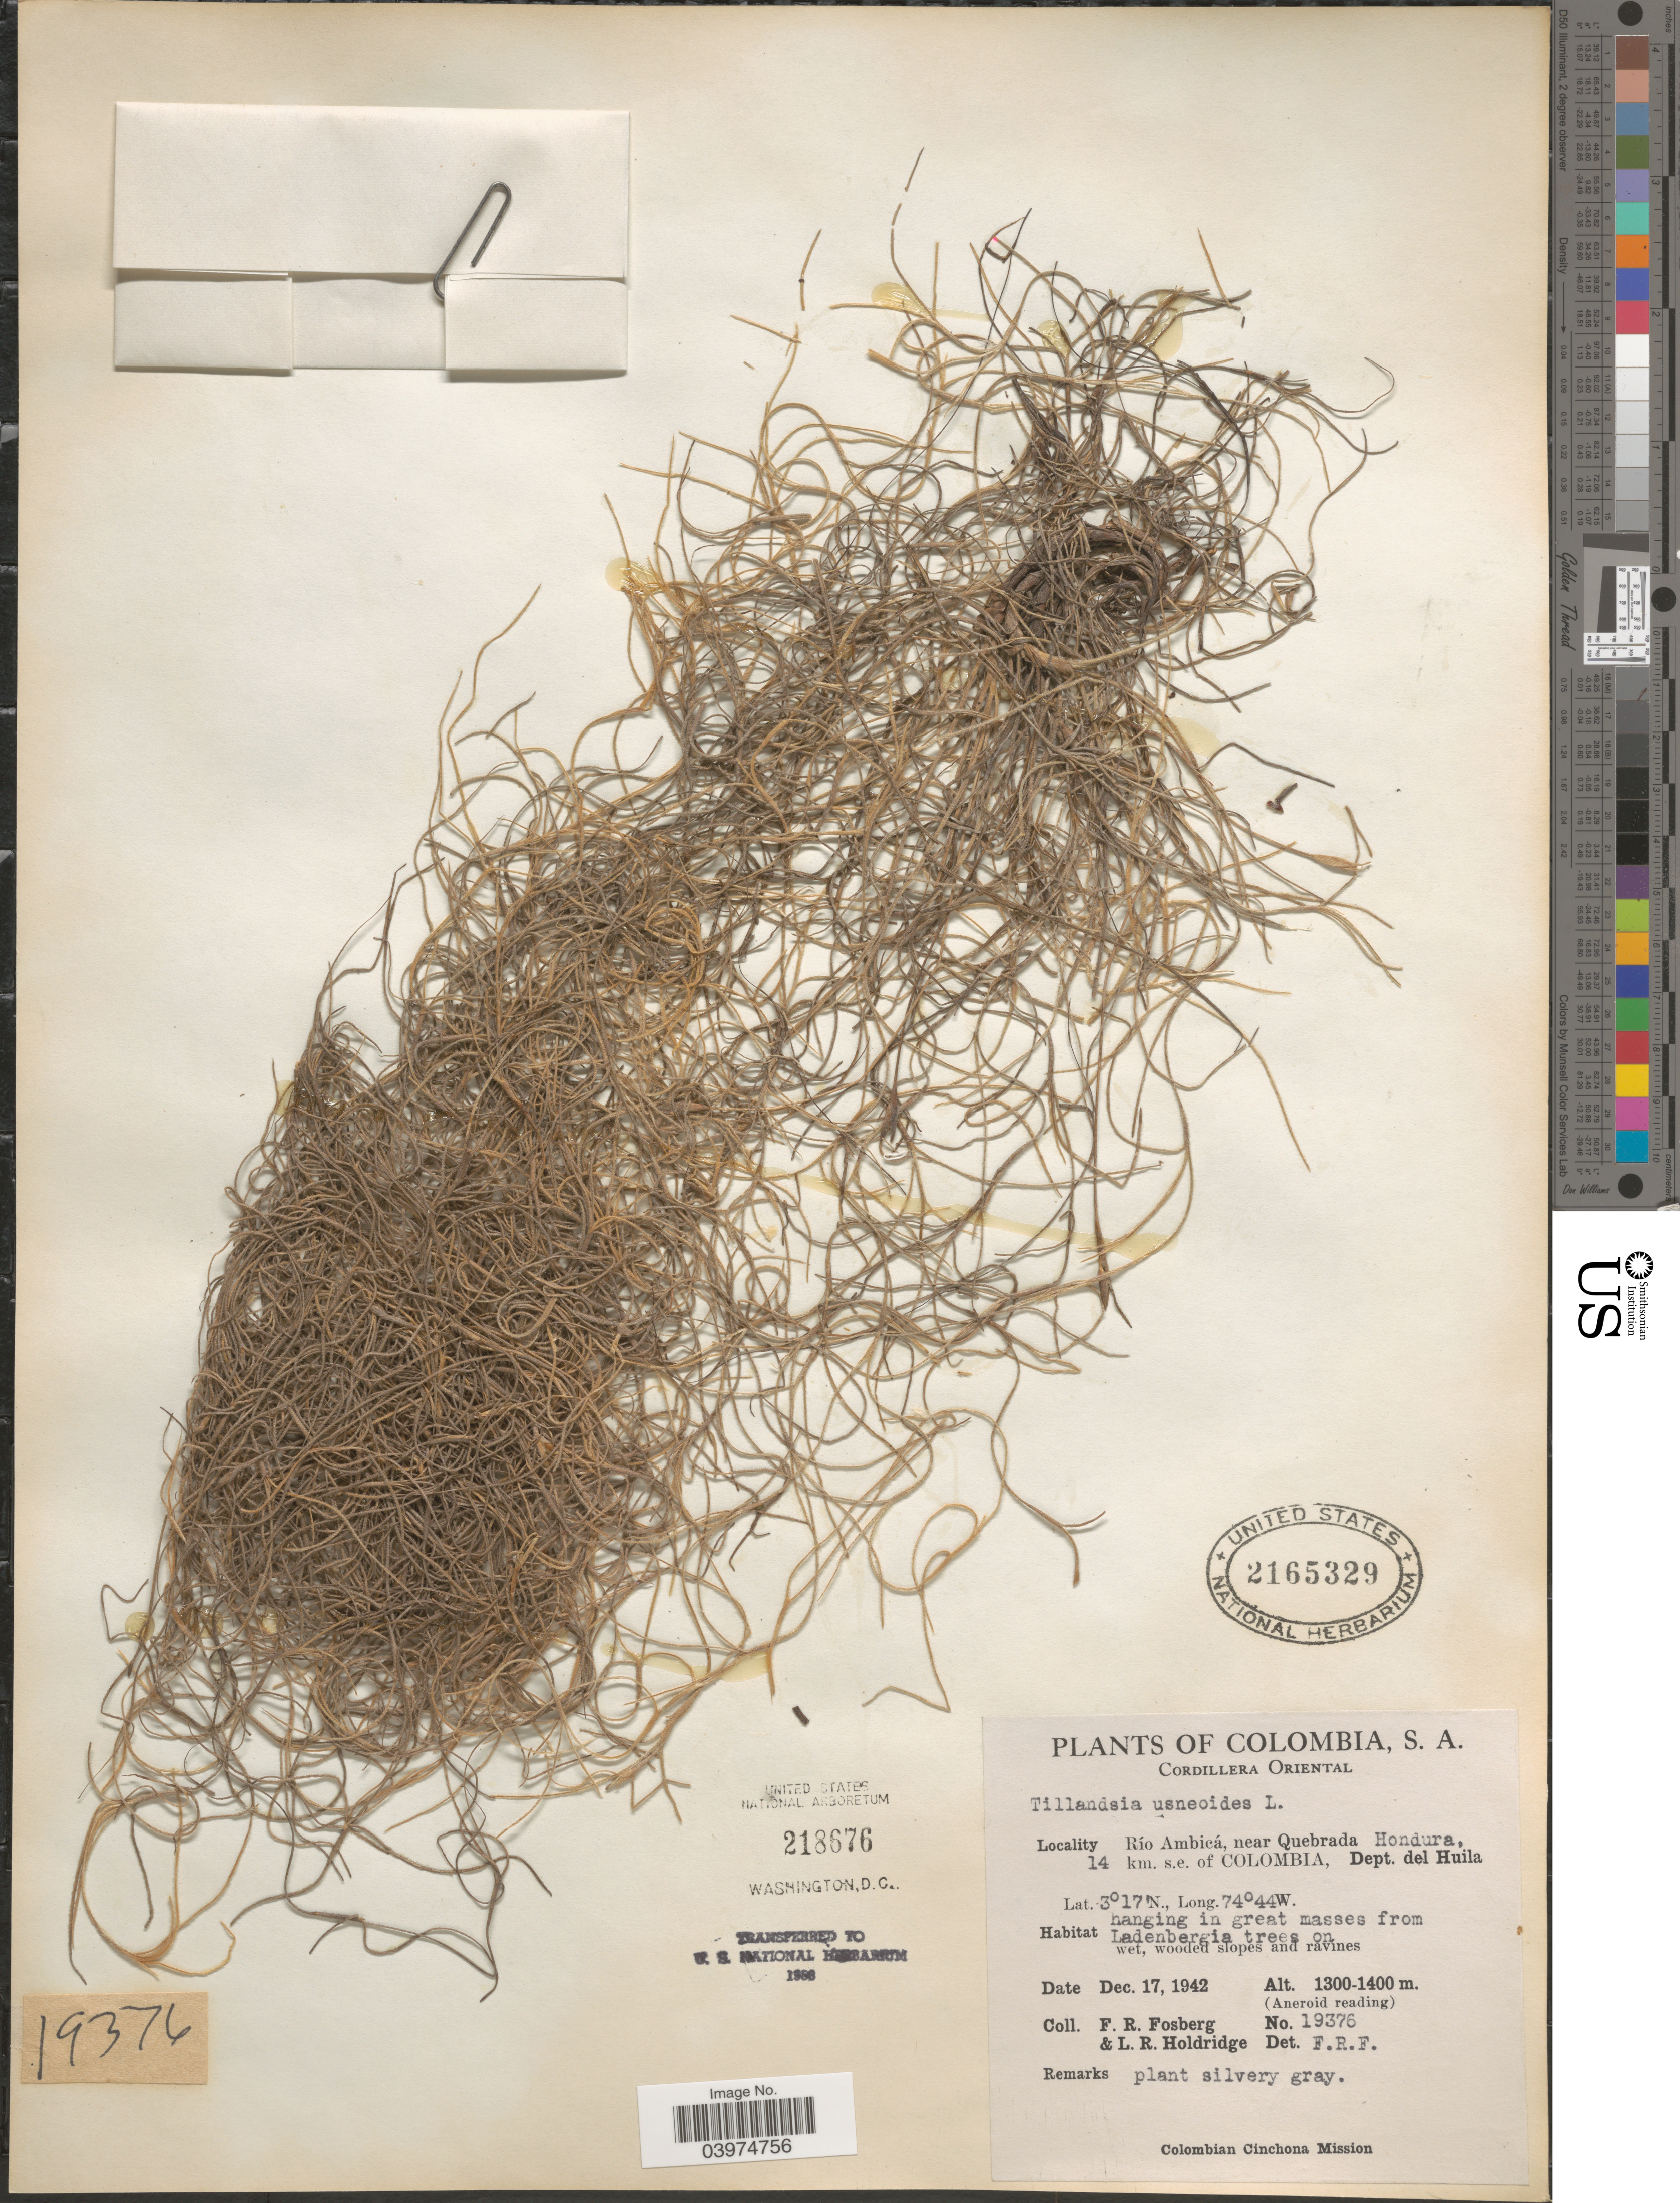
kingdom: Plantae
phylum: Tracheophyta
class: Liliopsida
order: Poales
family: Bromeliaceae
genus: Tillandsia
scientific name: Tillandsia usneoides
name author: (L.) L.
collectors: F. R. Fosberg & L. Holdridge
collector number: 19376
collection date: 1942-12-17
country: Colombia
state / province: Huila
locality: Cordillera Oriental. Río Ambicá, near Quebrada Hondura, 14 km. s. e. of Columbia, Dept. del Huila.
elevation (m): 1300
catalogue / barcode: US 2165329